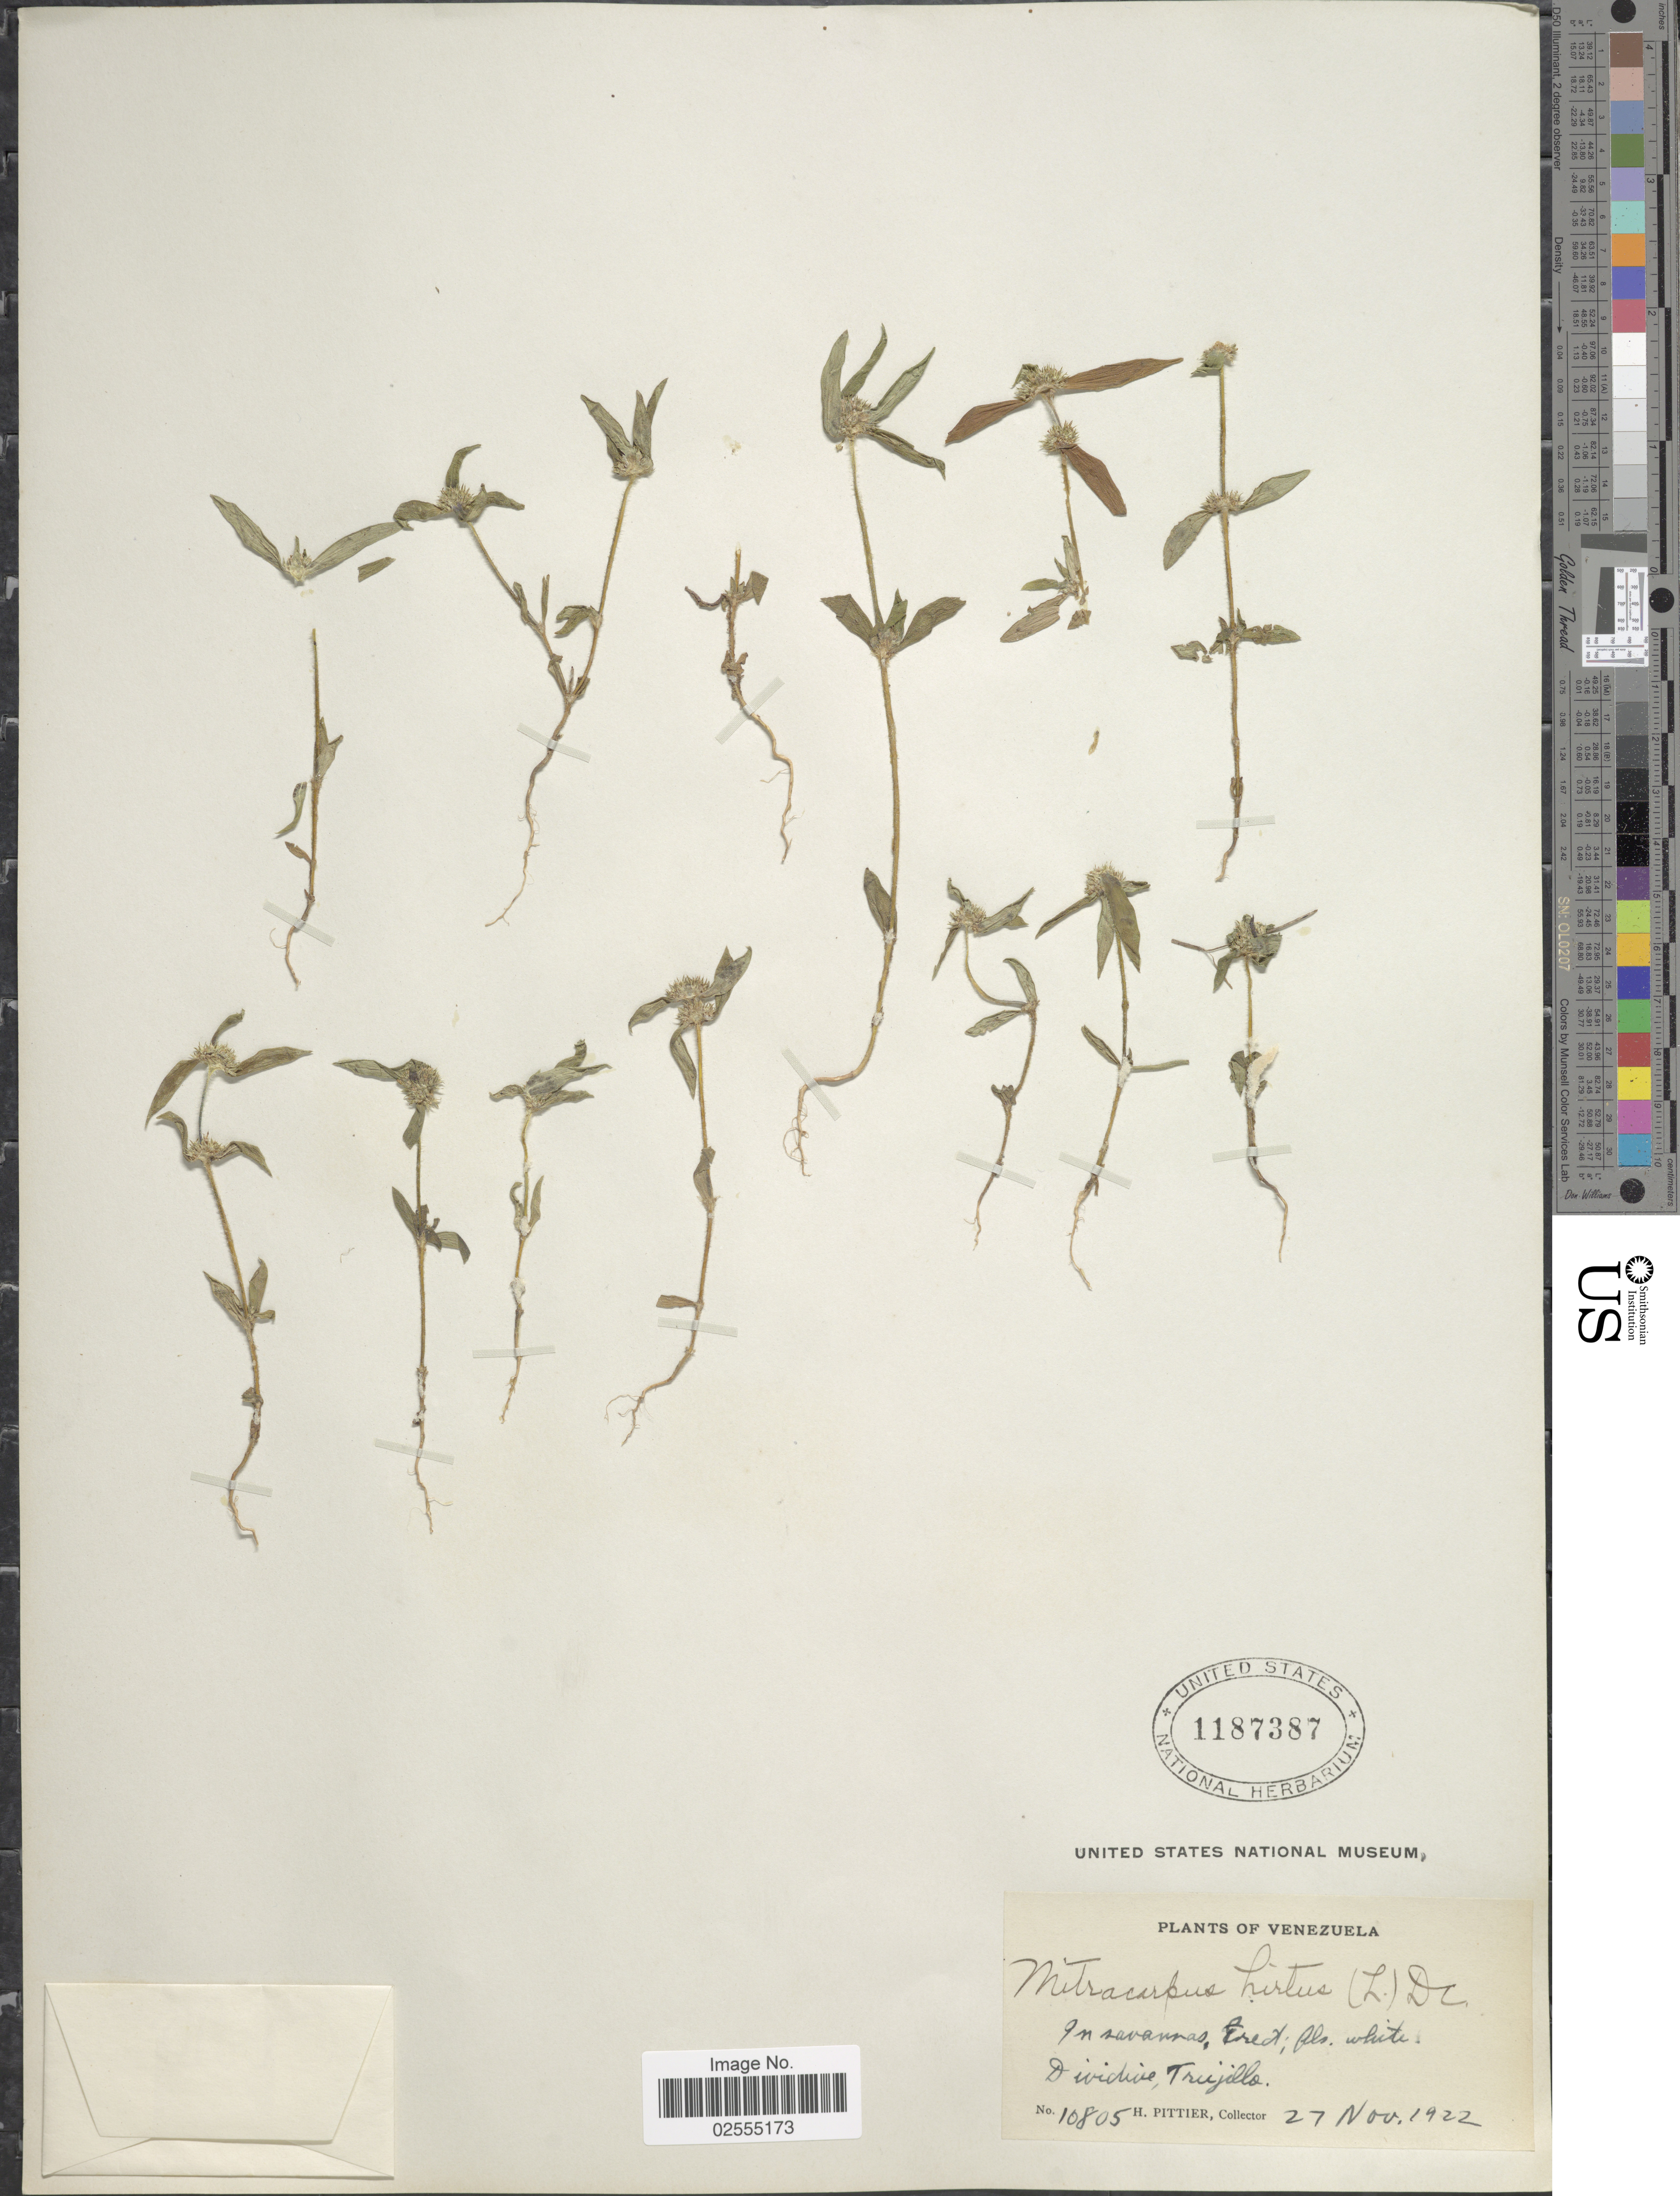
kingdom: Plantae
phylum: Tracheophyta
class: Magnoliopsida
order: Gentianales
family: Rubiaceae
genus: Mitracarpus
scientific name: Mitracarpus hirtus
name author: (L.) DC.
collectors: H. F. Pittier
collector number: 10805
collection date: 1922-11-27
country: Venezuela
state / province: Trujillo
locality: Dividive, Trujillo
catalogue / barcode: US 1187387